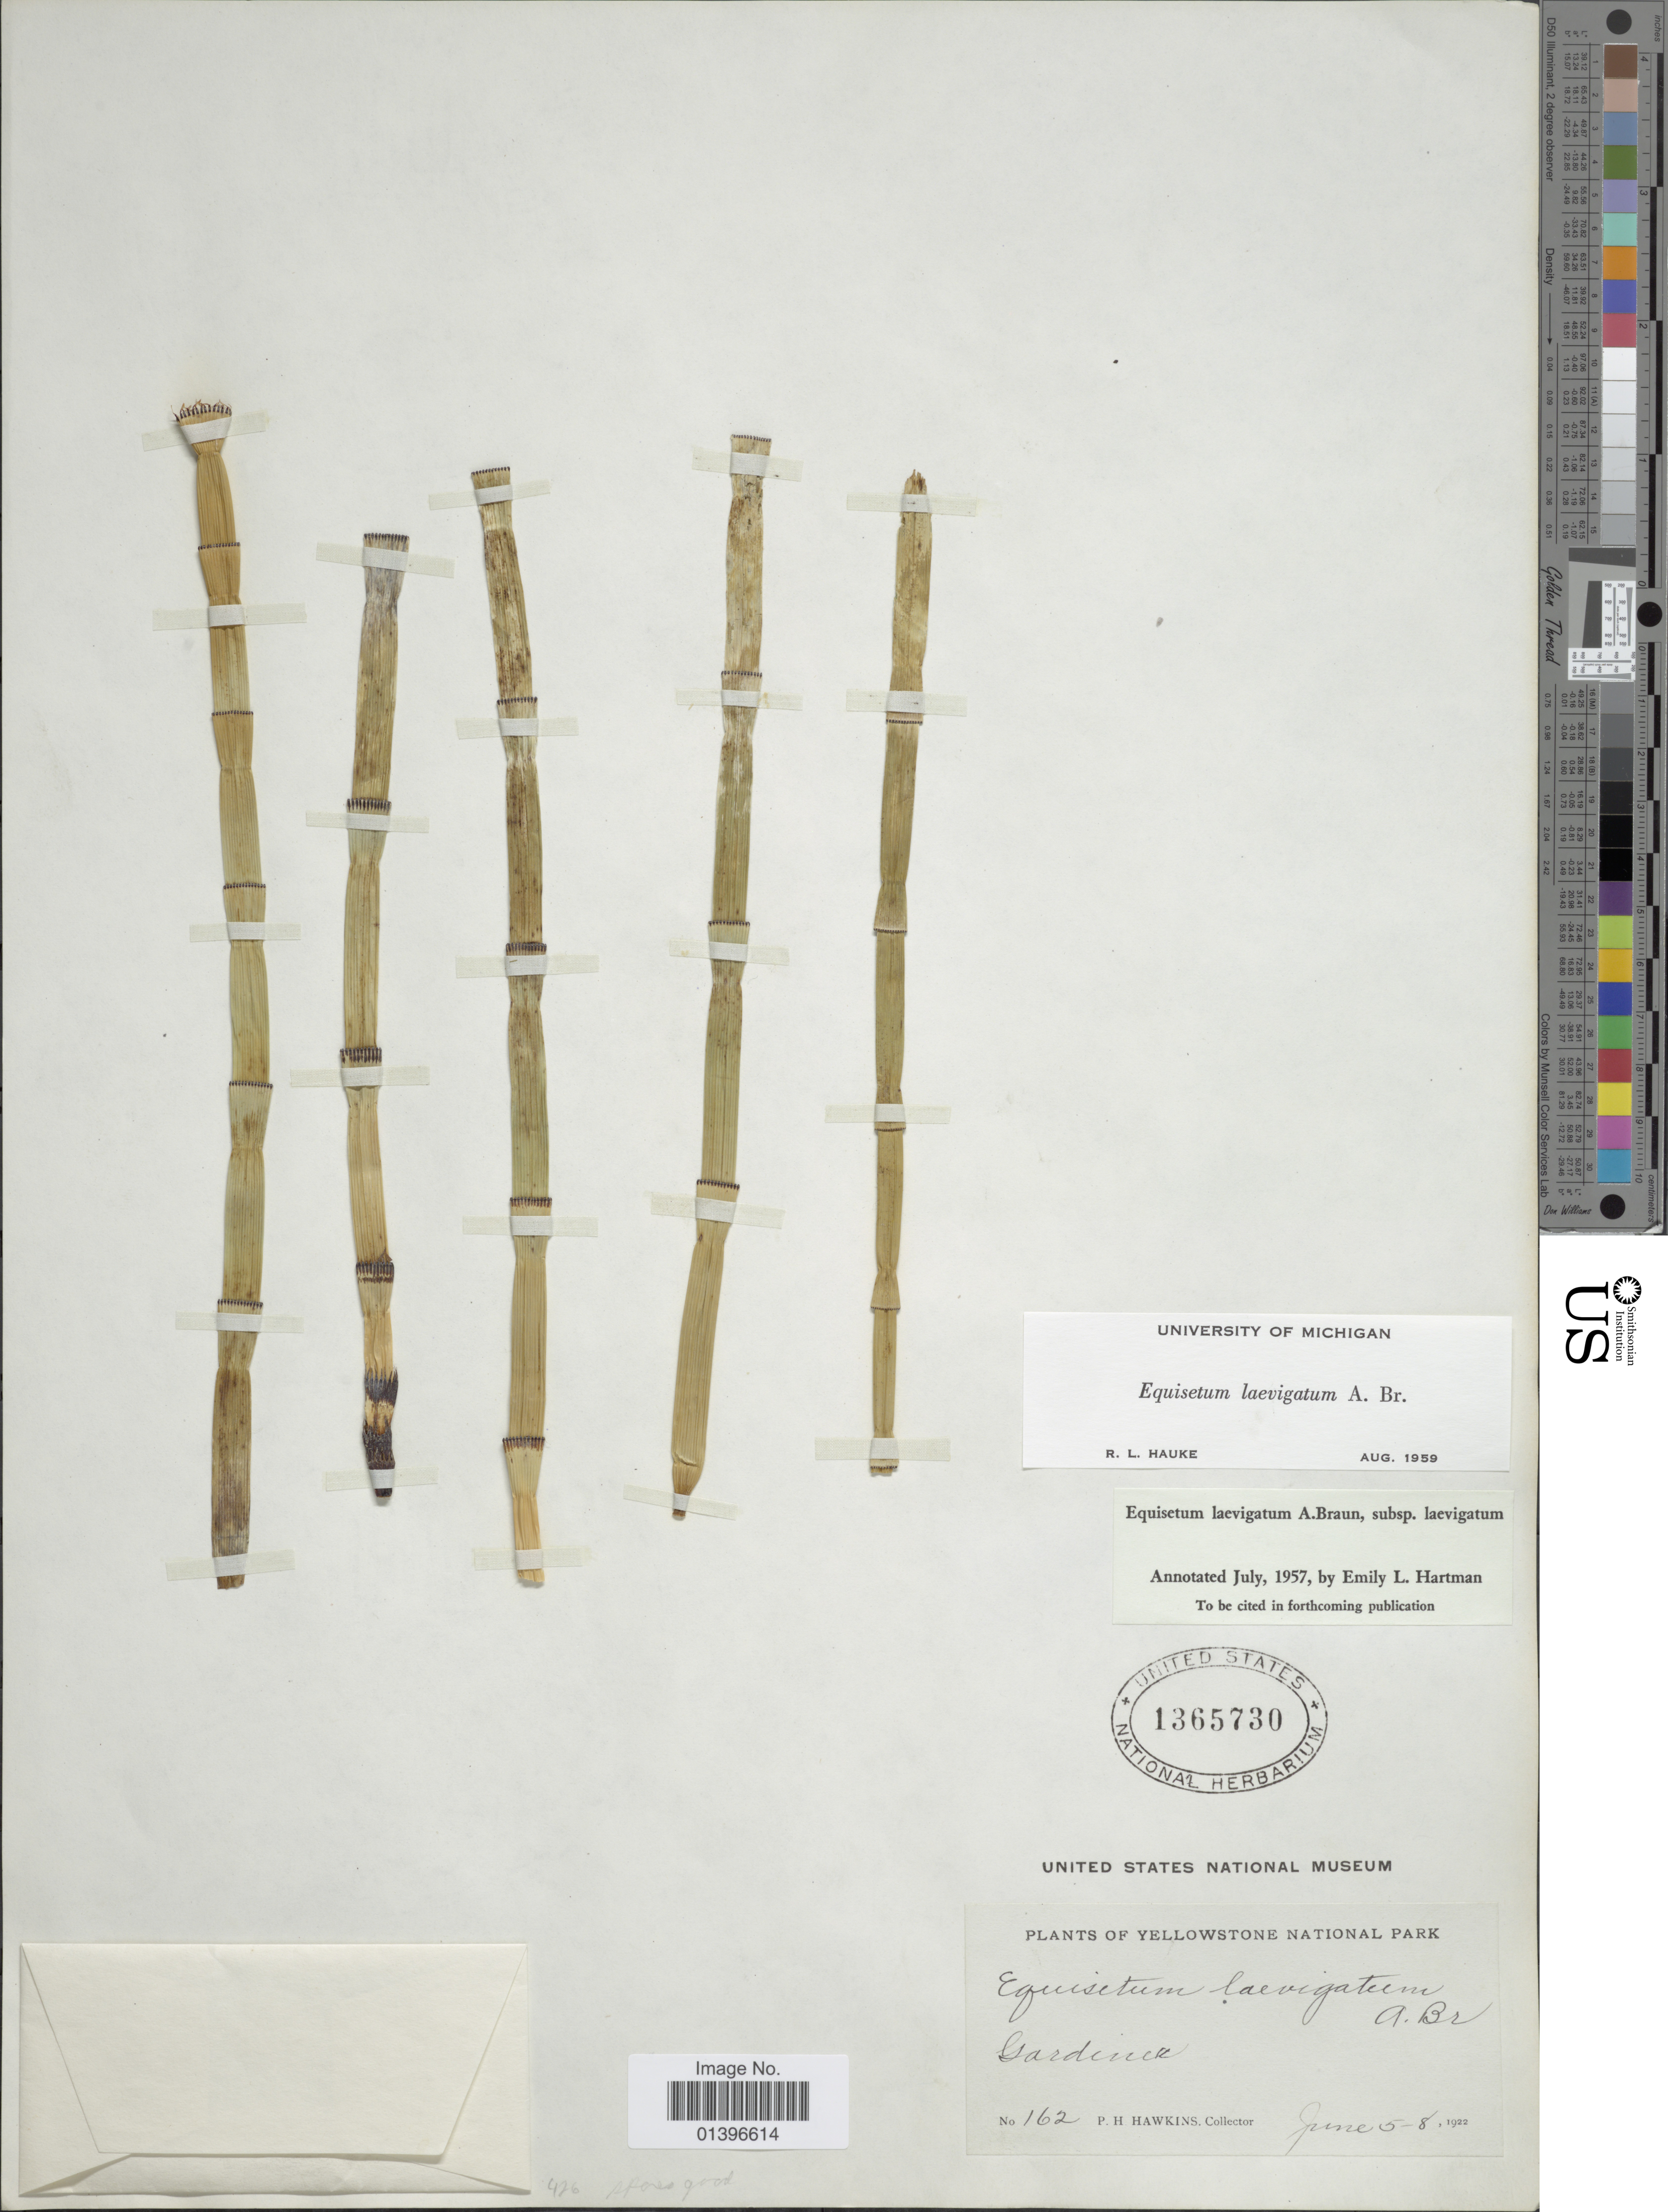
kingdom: Plantae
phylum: Tracheophyta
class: Polypodiopsida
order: Equisetales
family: Equisetaceae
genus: Equisetum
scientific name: Equisetum laevigatum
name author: A. Braun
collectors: P. Hawkins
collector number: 162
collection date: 1922-06-05/1922-06-08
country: United States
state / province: Montana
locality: Yellowstone National Park. Gardiner.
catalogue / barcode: US 1365730